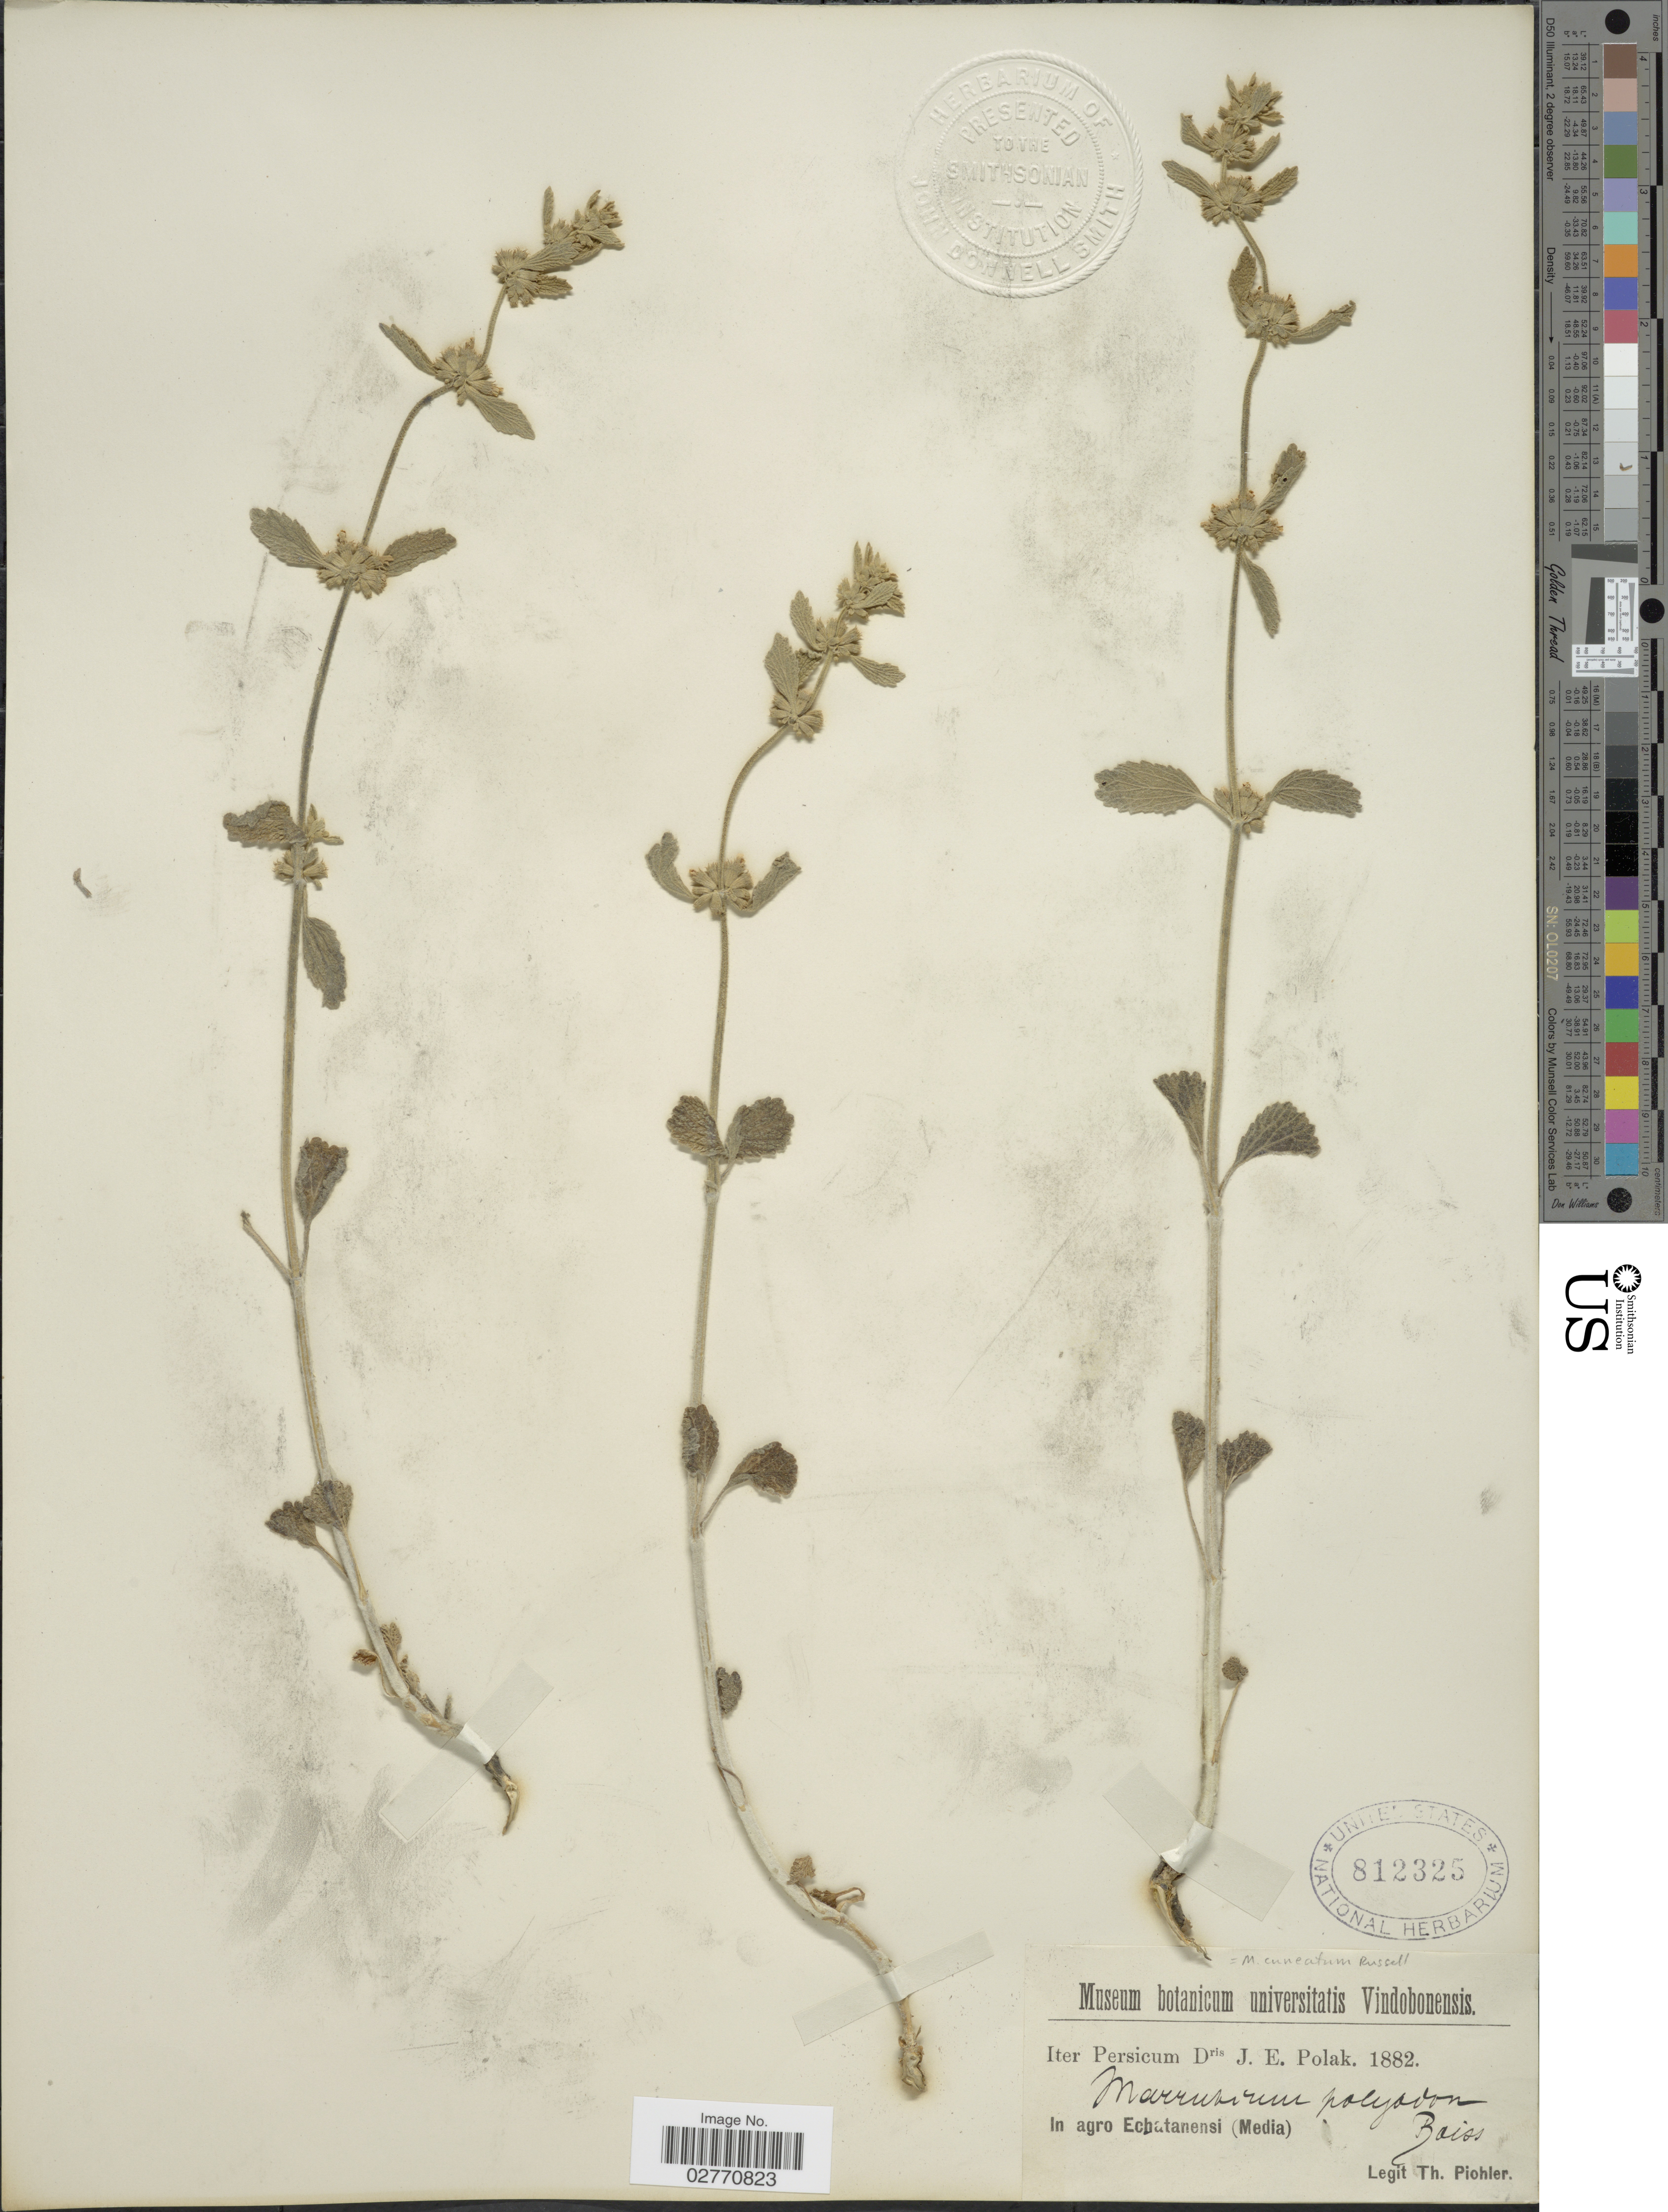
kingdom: Plantae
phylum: Tracheophyta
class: Magnoliopsida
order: Lamiales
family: Lamiaceae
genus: Marrubium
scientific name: Marrubium cuneatum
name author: Banks & Sol.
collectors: T. Pichler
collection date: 1882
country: Iran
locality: In agro Echatanensi (Media)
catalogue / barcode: US 812325